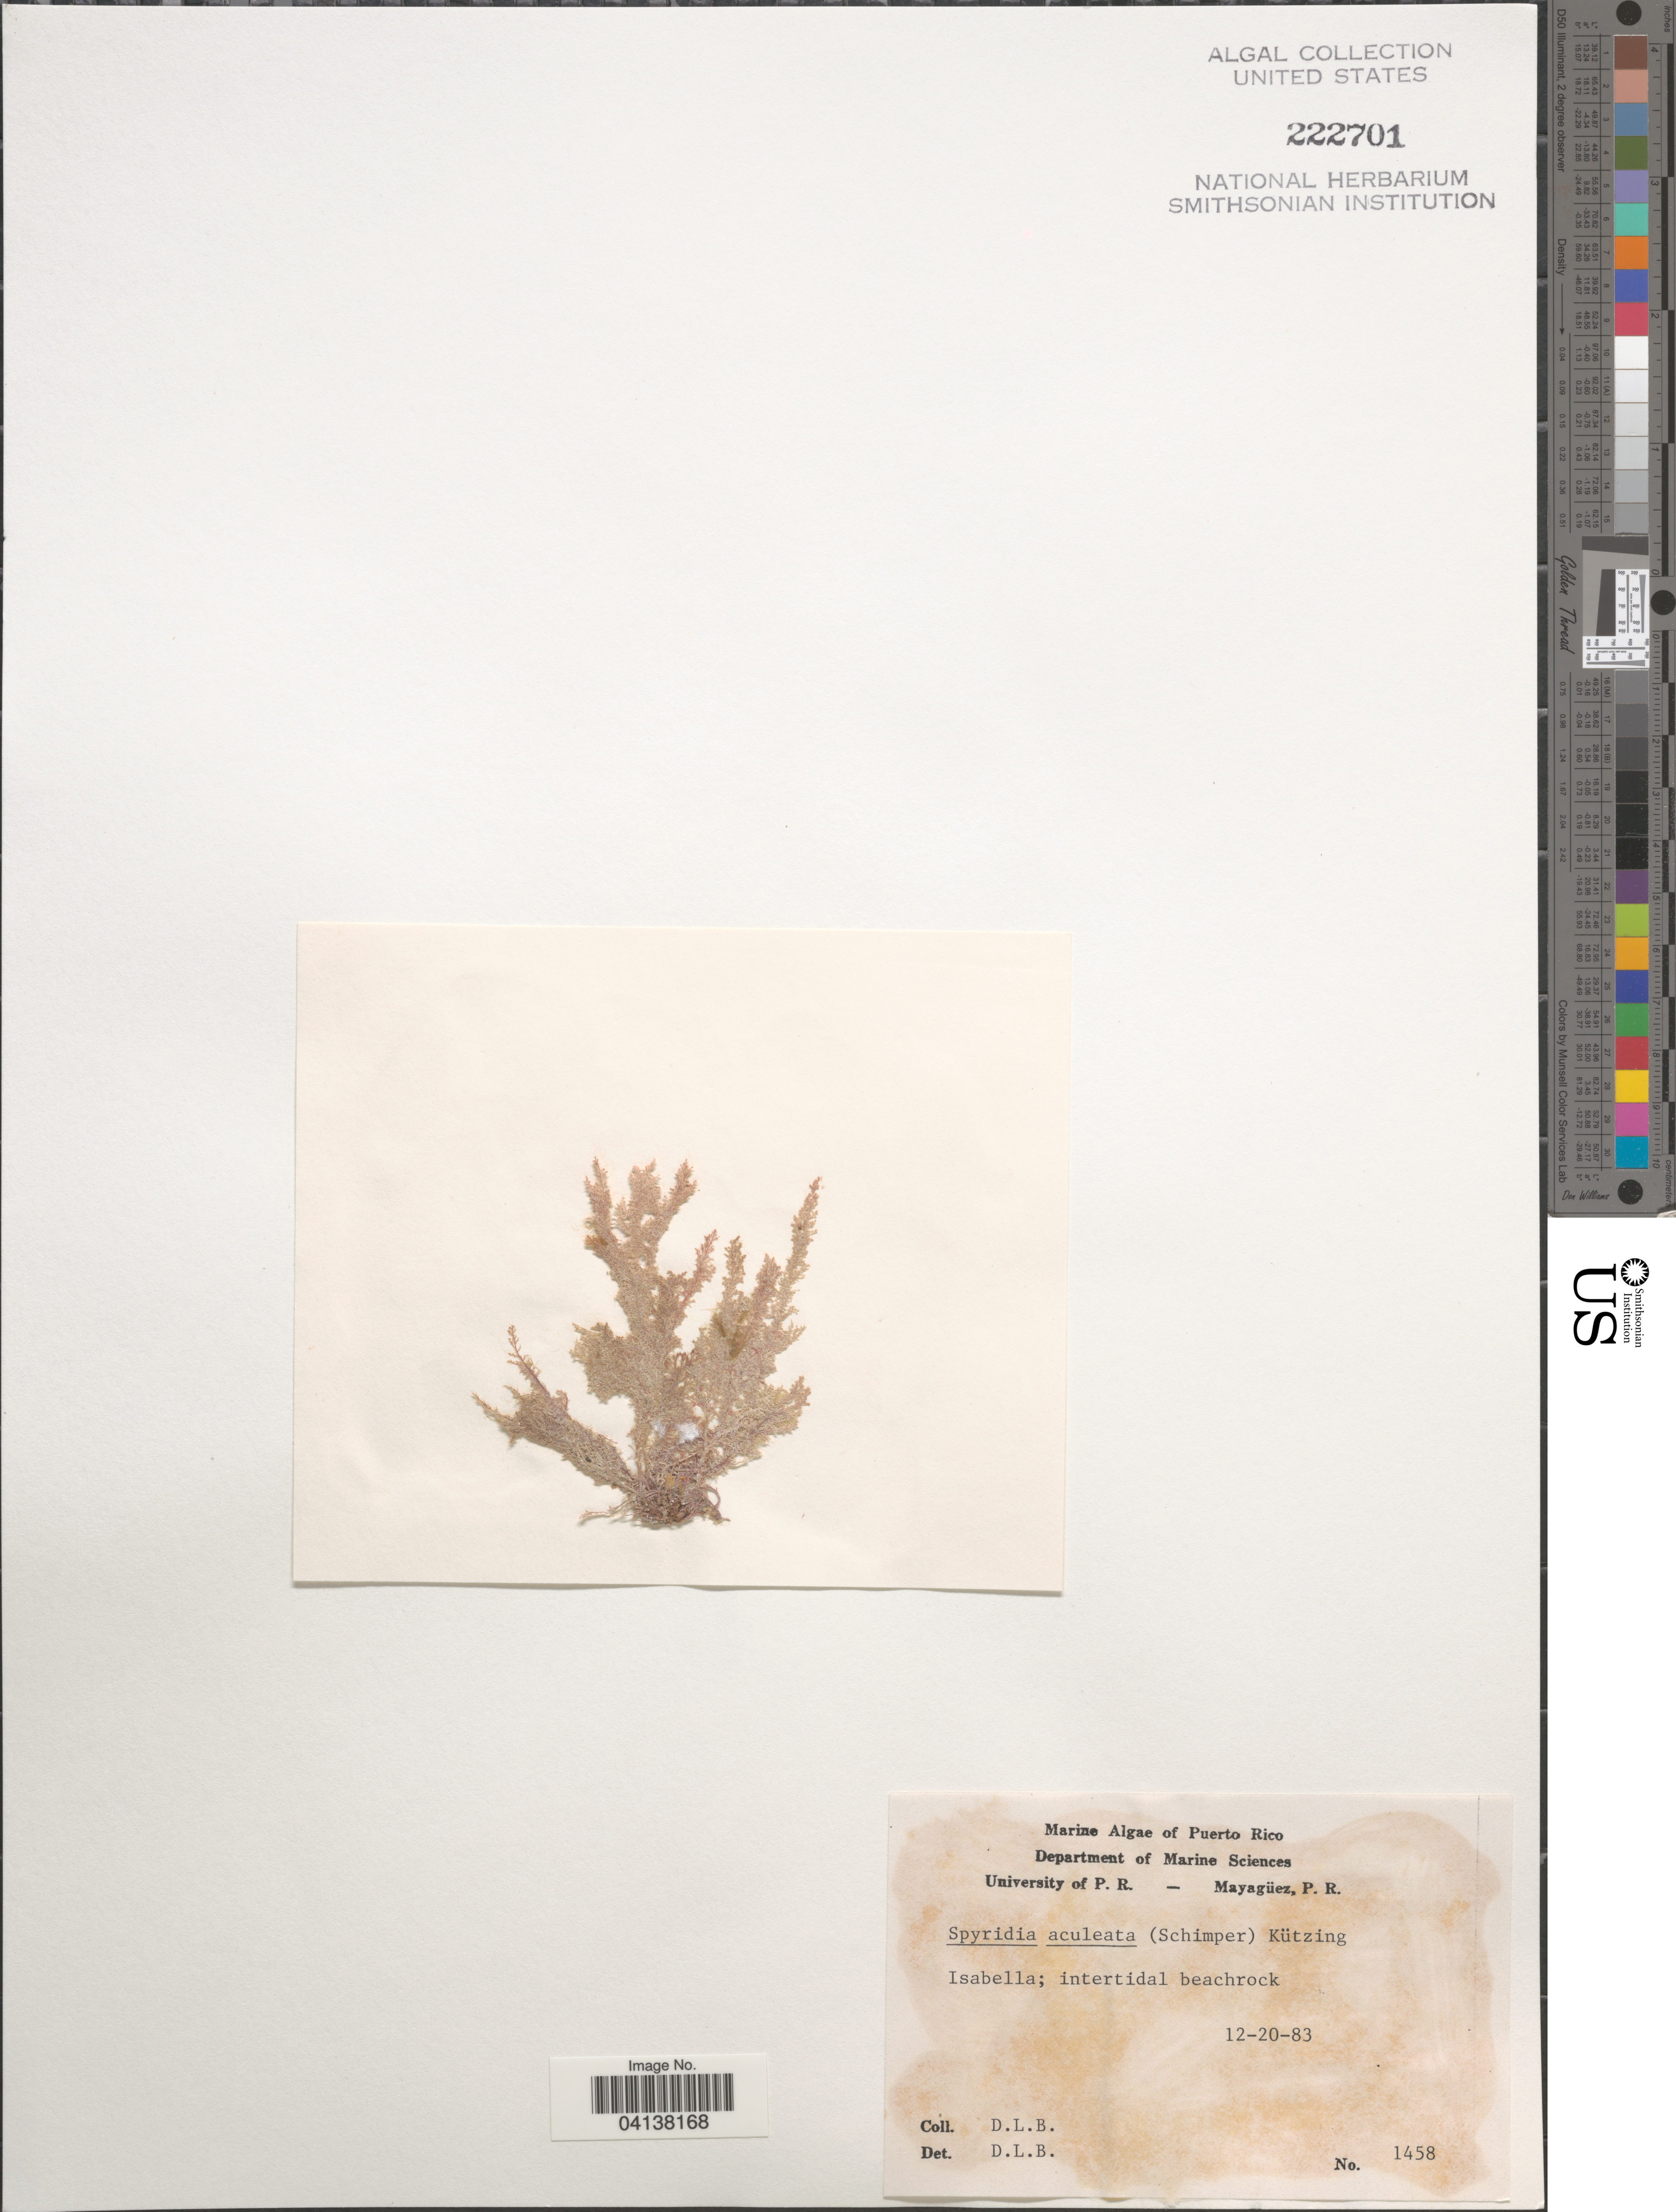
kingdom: Plantae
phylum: Rhodophyta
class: Florideophyceae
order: Ceramiales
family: Spyridiaceae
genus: Spyridia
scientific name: Spyridia aculeata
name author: (C. Agardh ex Decne.) Kütz.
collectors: D. L. B.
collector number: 1458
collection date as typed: Transcribed d/m/y: 20/12/83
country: Puerto Rico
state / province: Isabela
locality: Isabella.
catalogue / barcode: US 222701